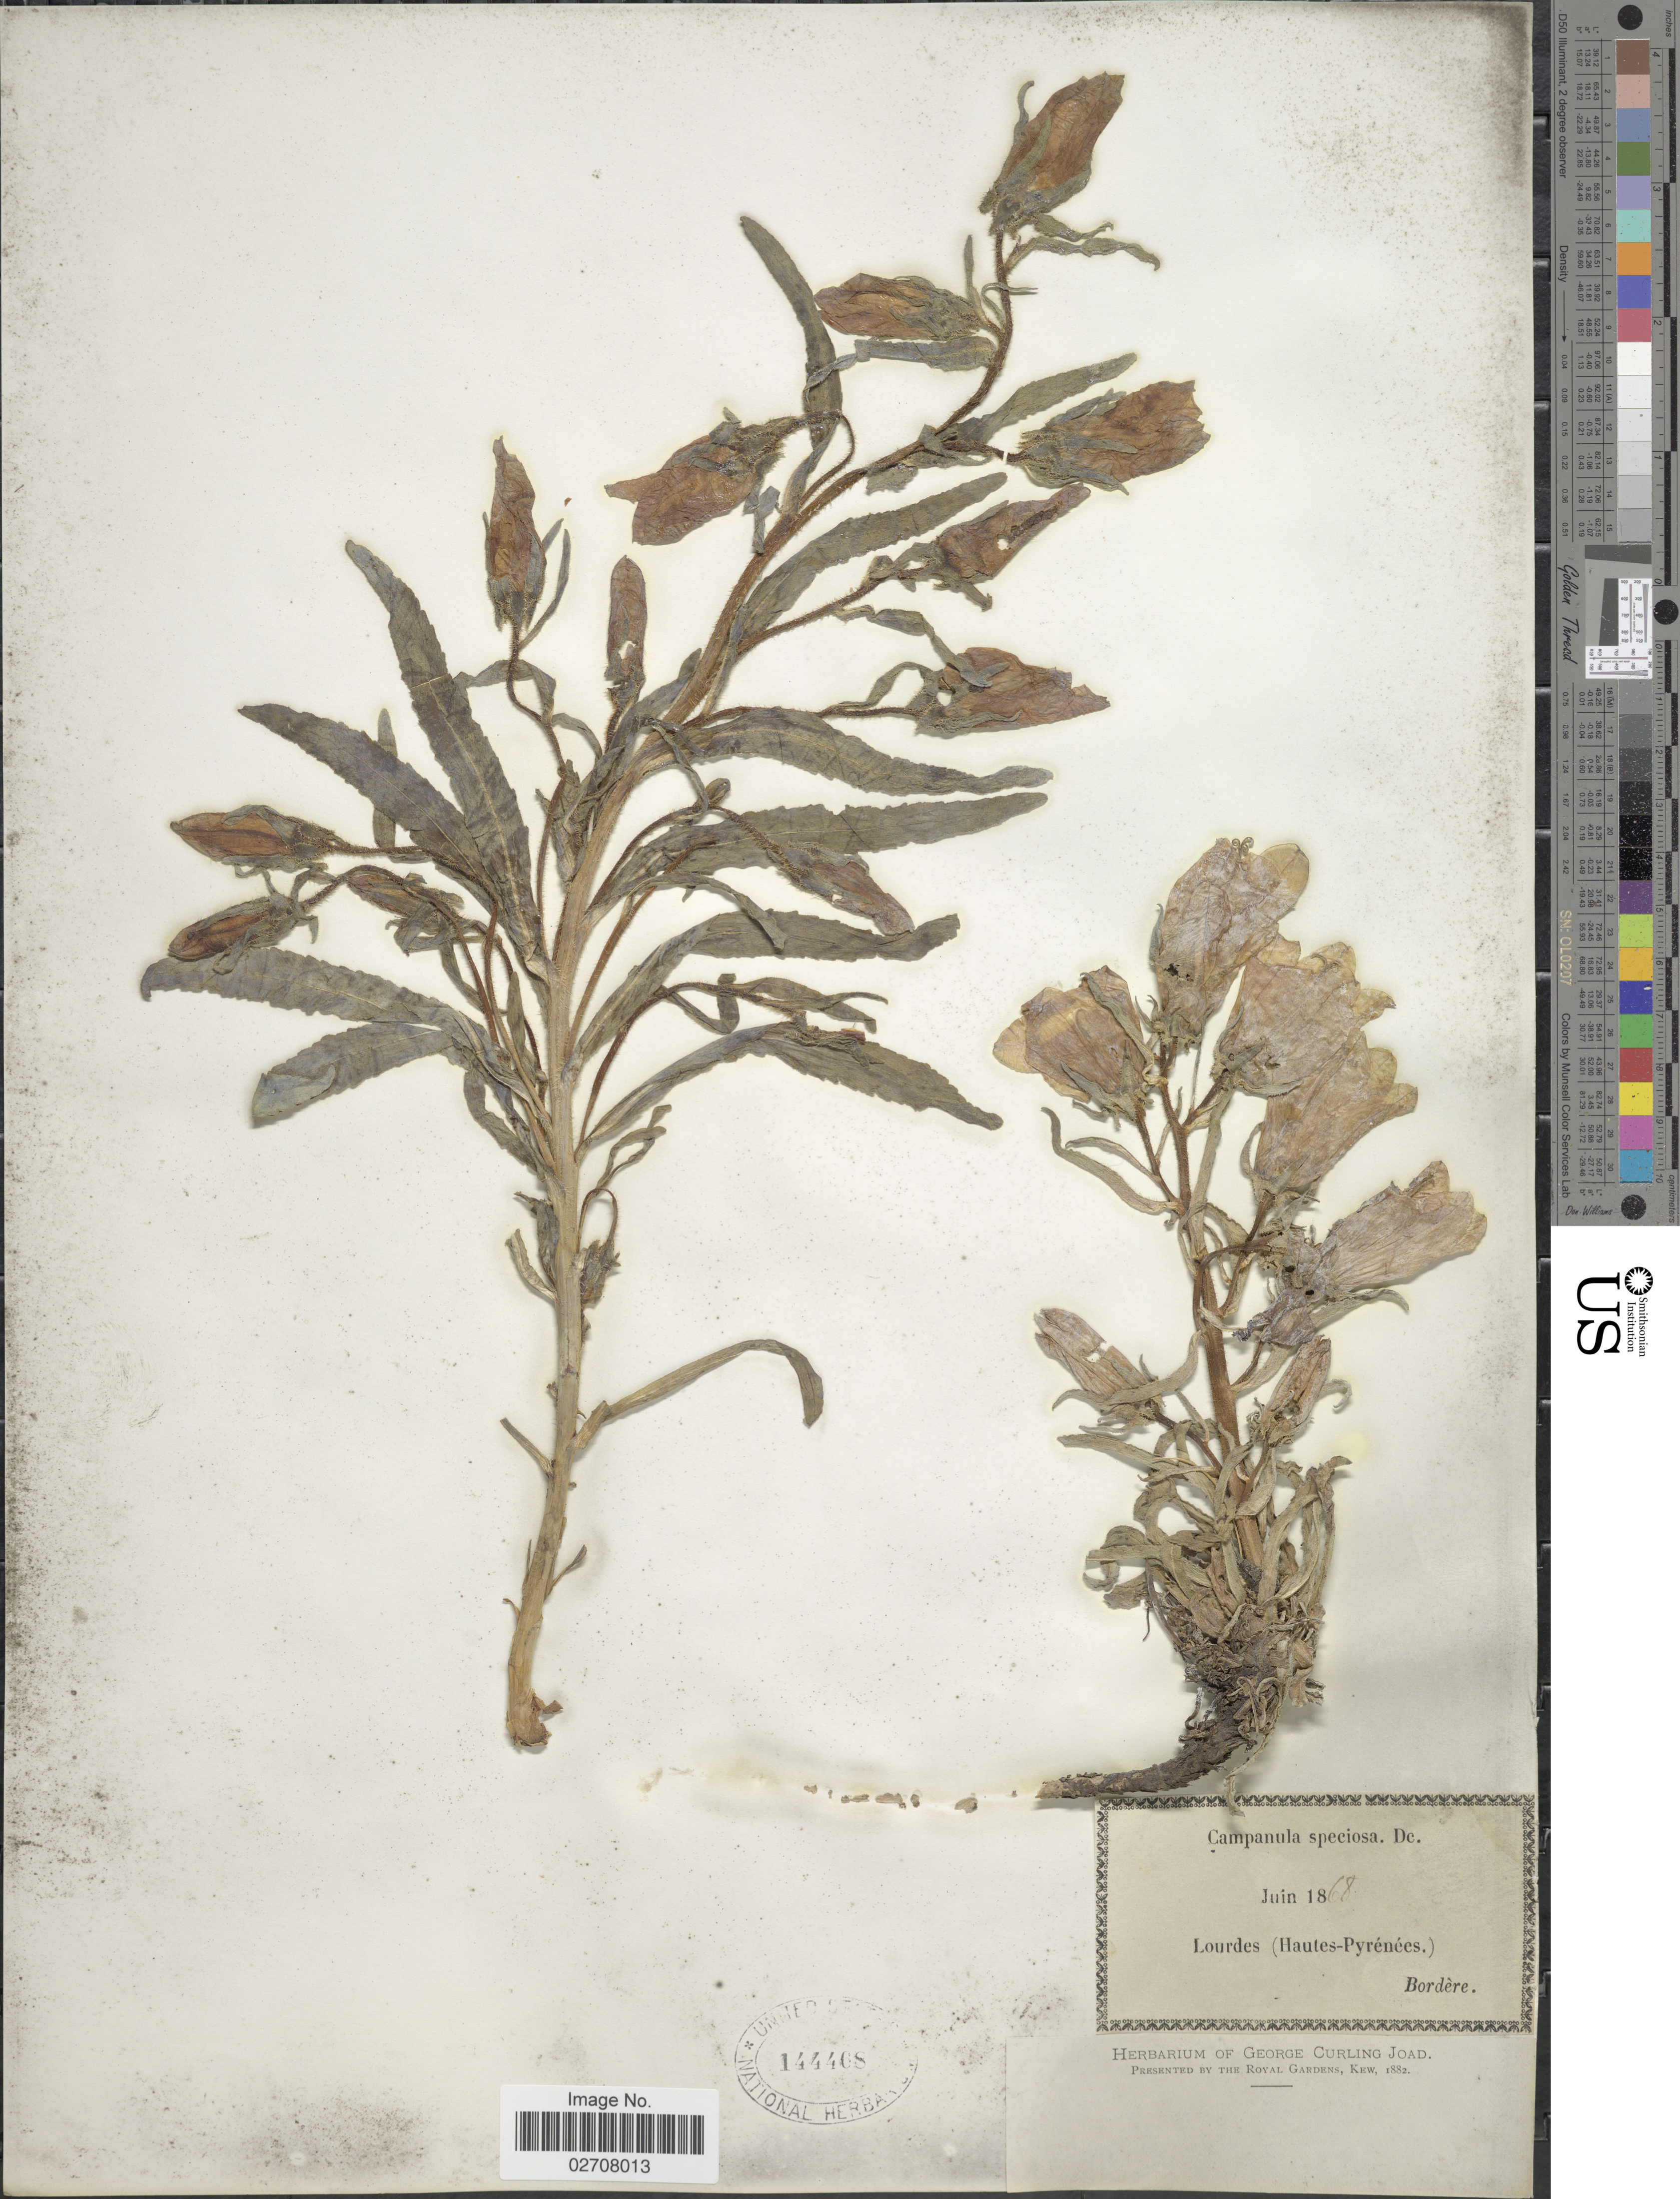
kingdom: Plantae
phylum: Tracheophyta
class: Magnoliopsida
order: Asterales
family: Campanulaceae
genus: Campanula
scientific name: Campanula speciosa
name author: Pourr.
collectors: -. Bordère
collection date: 1868-06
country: France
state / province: Occitanie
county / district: Hautes-Pyrénées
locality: Lourdes (Hautes-Pyrenees)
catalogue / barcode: US 144468